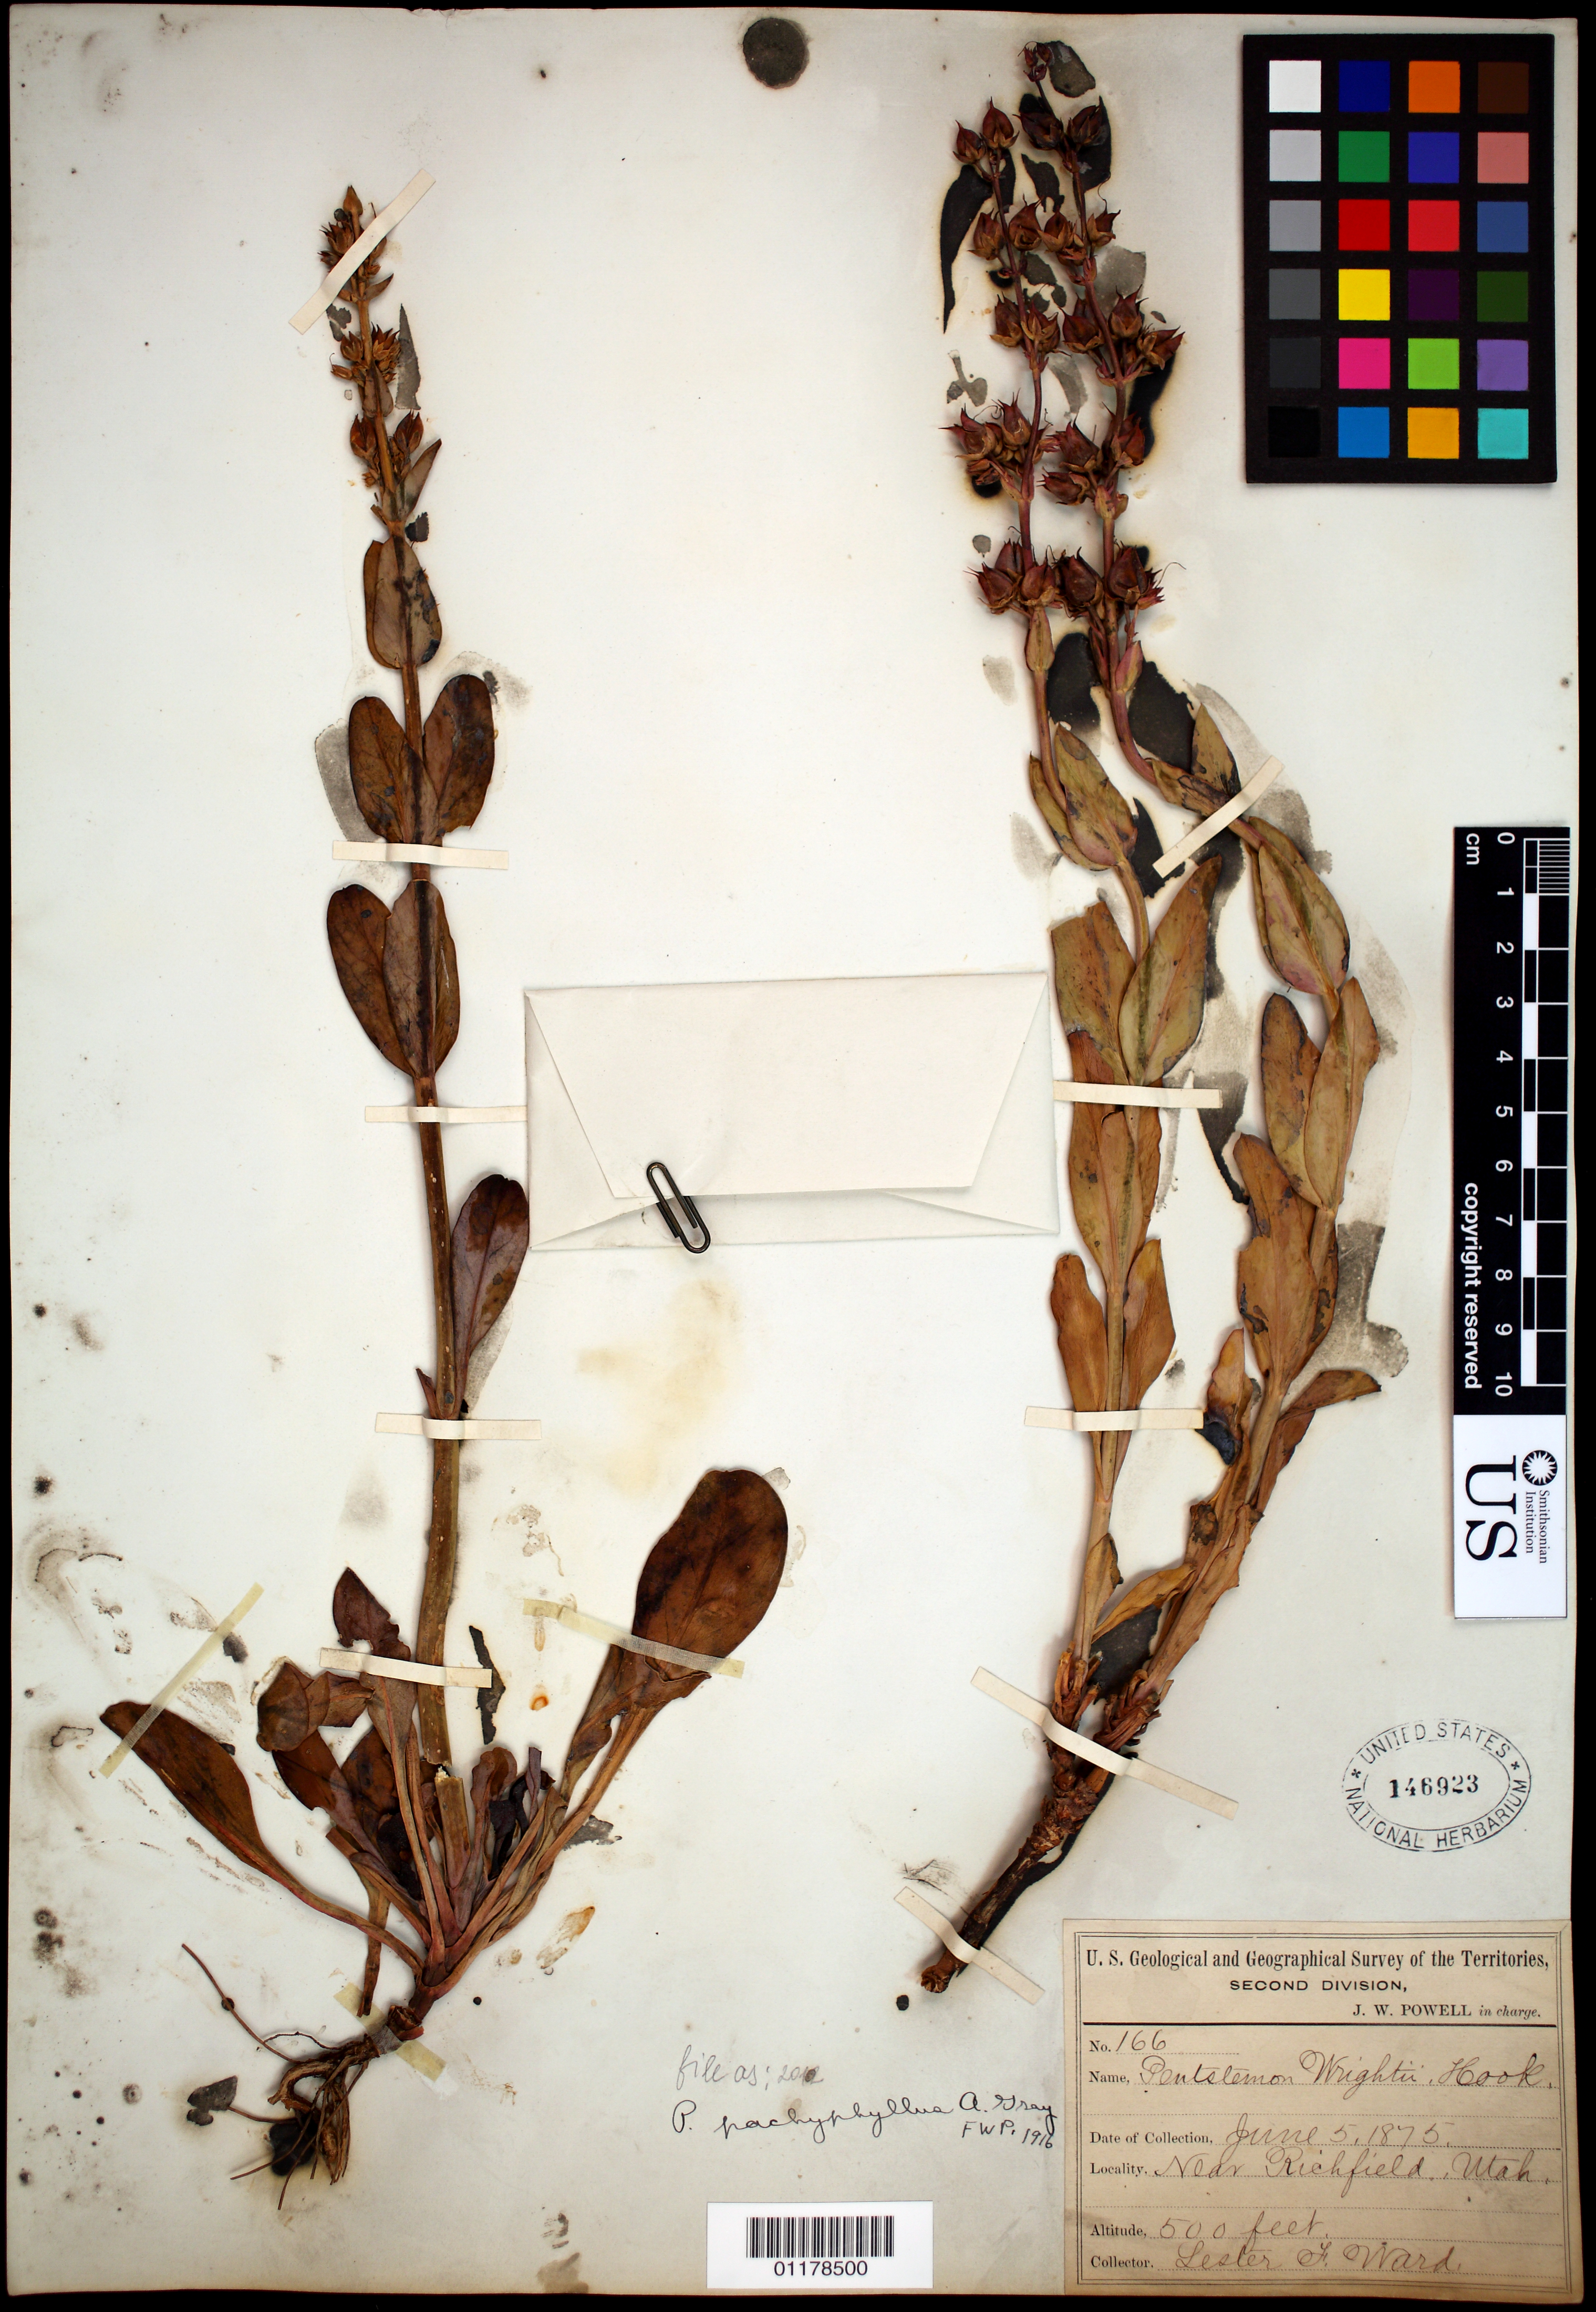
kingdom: Plantae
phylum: Tracheophyta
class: Magnoliopsida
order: Lamiales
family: Plantaginaceae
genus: Penstemon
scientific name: Penstemon pachyphyllus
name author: A. Gray ex Rydb.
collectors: L. F. Ward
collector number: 166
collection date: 1875-06-05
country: United States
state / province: Utah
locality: near Richfield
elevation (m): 152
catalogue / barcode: US 146923